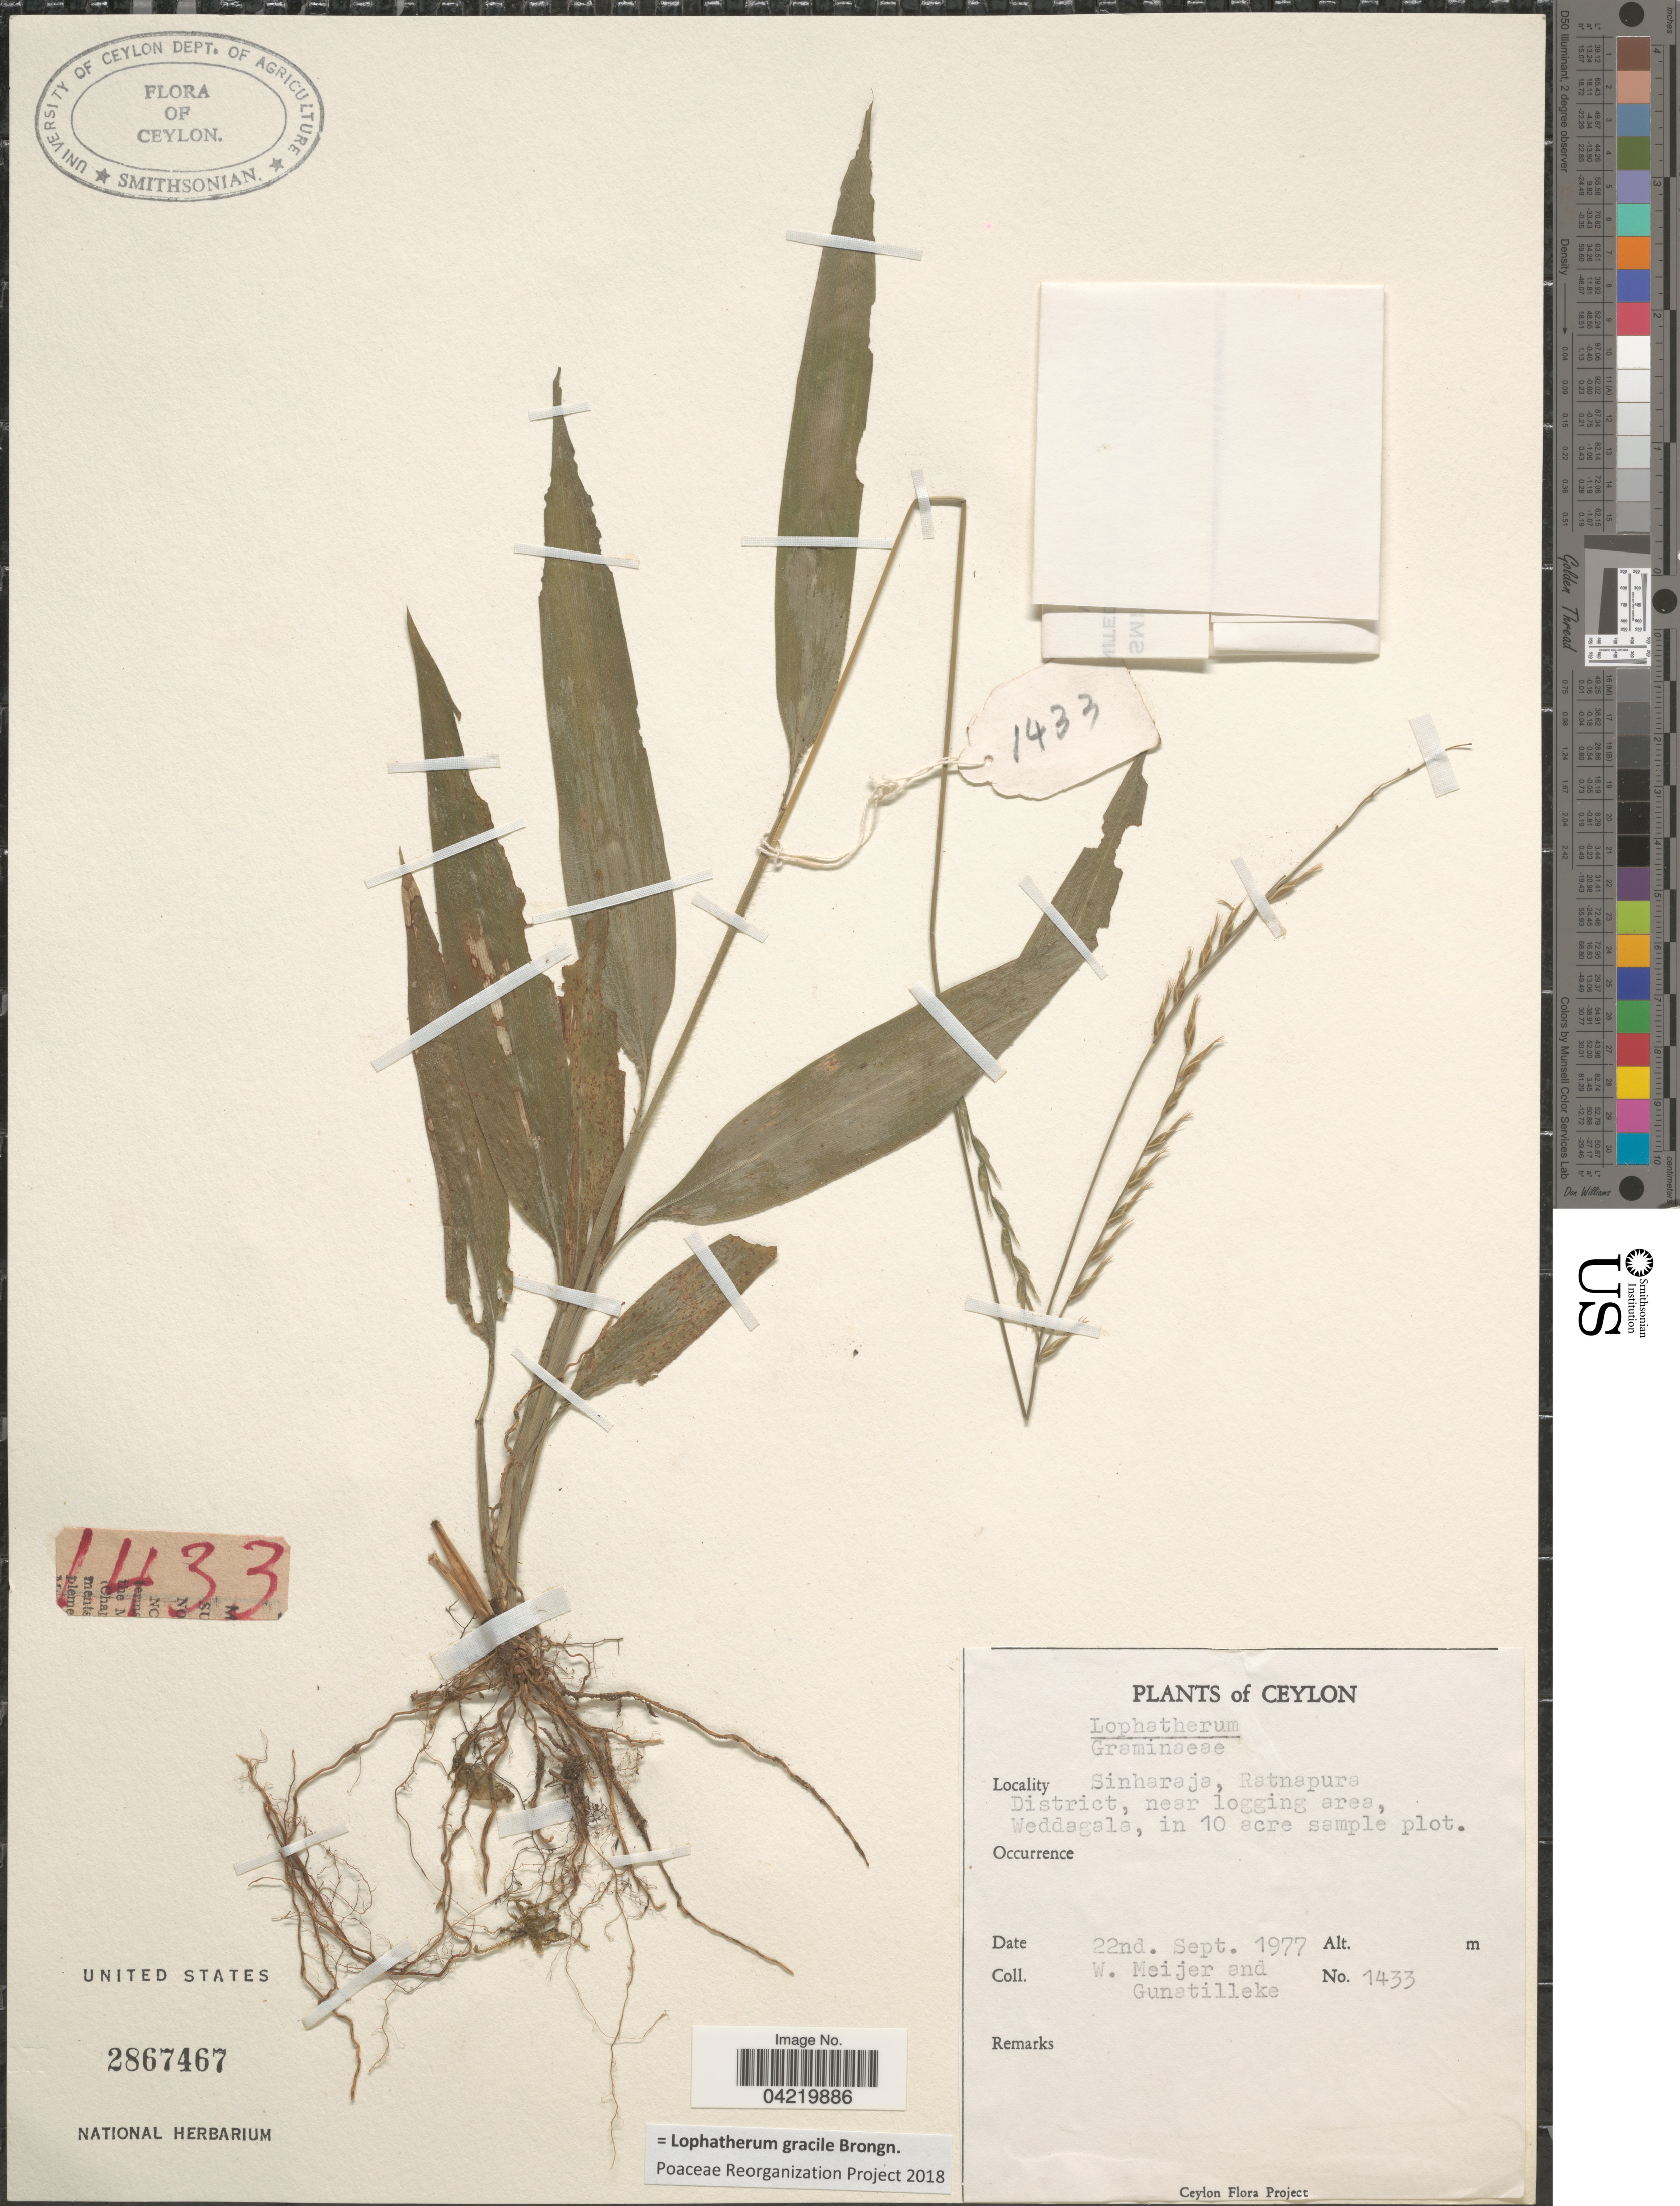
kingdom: Plantae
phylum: Tracheophyta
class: Liliopsida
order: Poales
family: Poaceae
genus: Lophatherum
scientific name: Lophatherum gracile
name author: Brongn.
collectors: W. Meijer & -- Gunatilleke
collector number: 1433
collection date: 1977-09-22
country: Sri Lanka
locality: Ceylon. Sinharaja, Ratnapura District, near logging area, Weddagala, in 10 acre sample plot.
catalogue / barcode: US 2867467